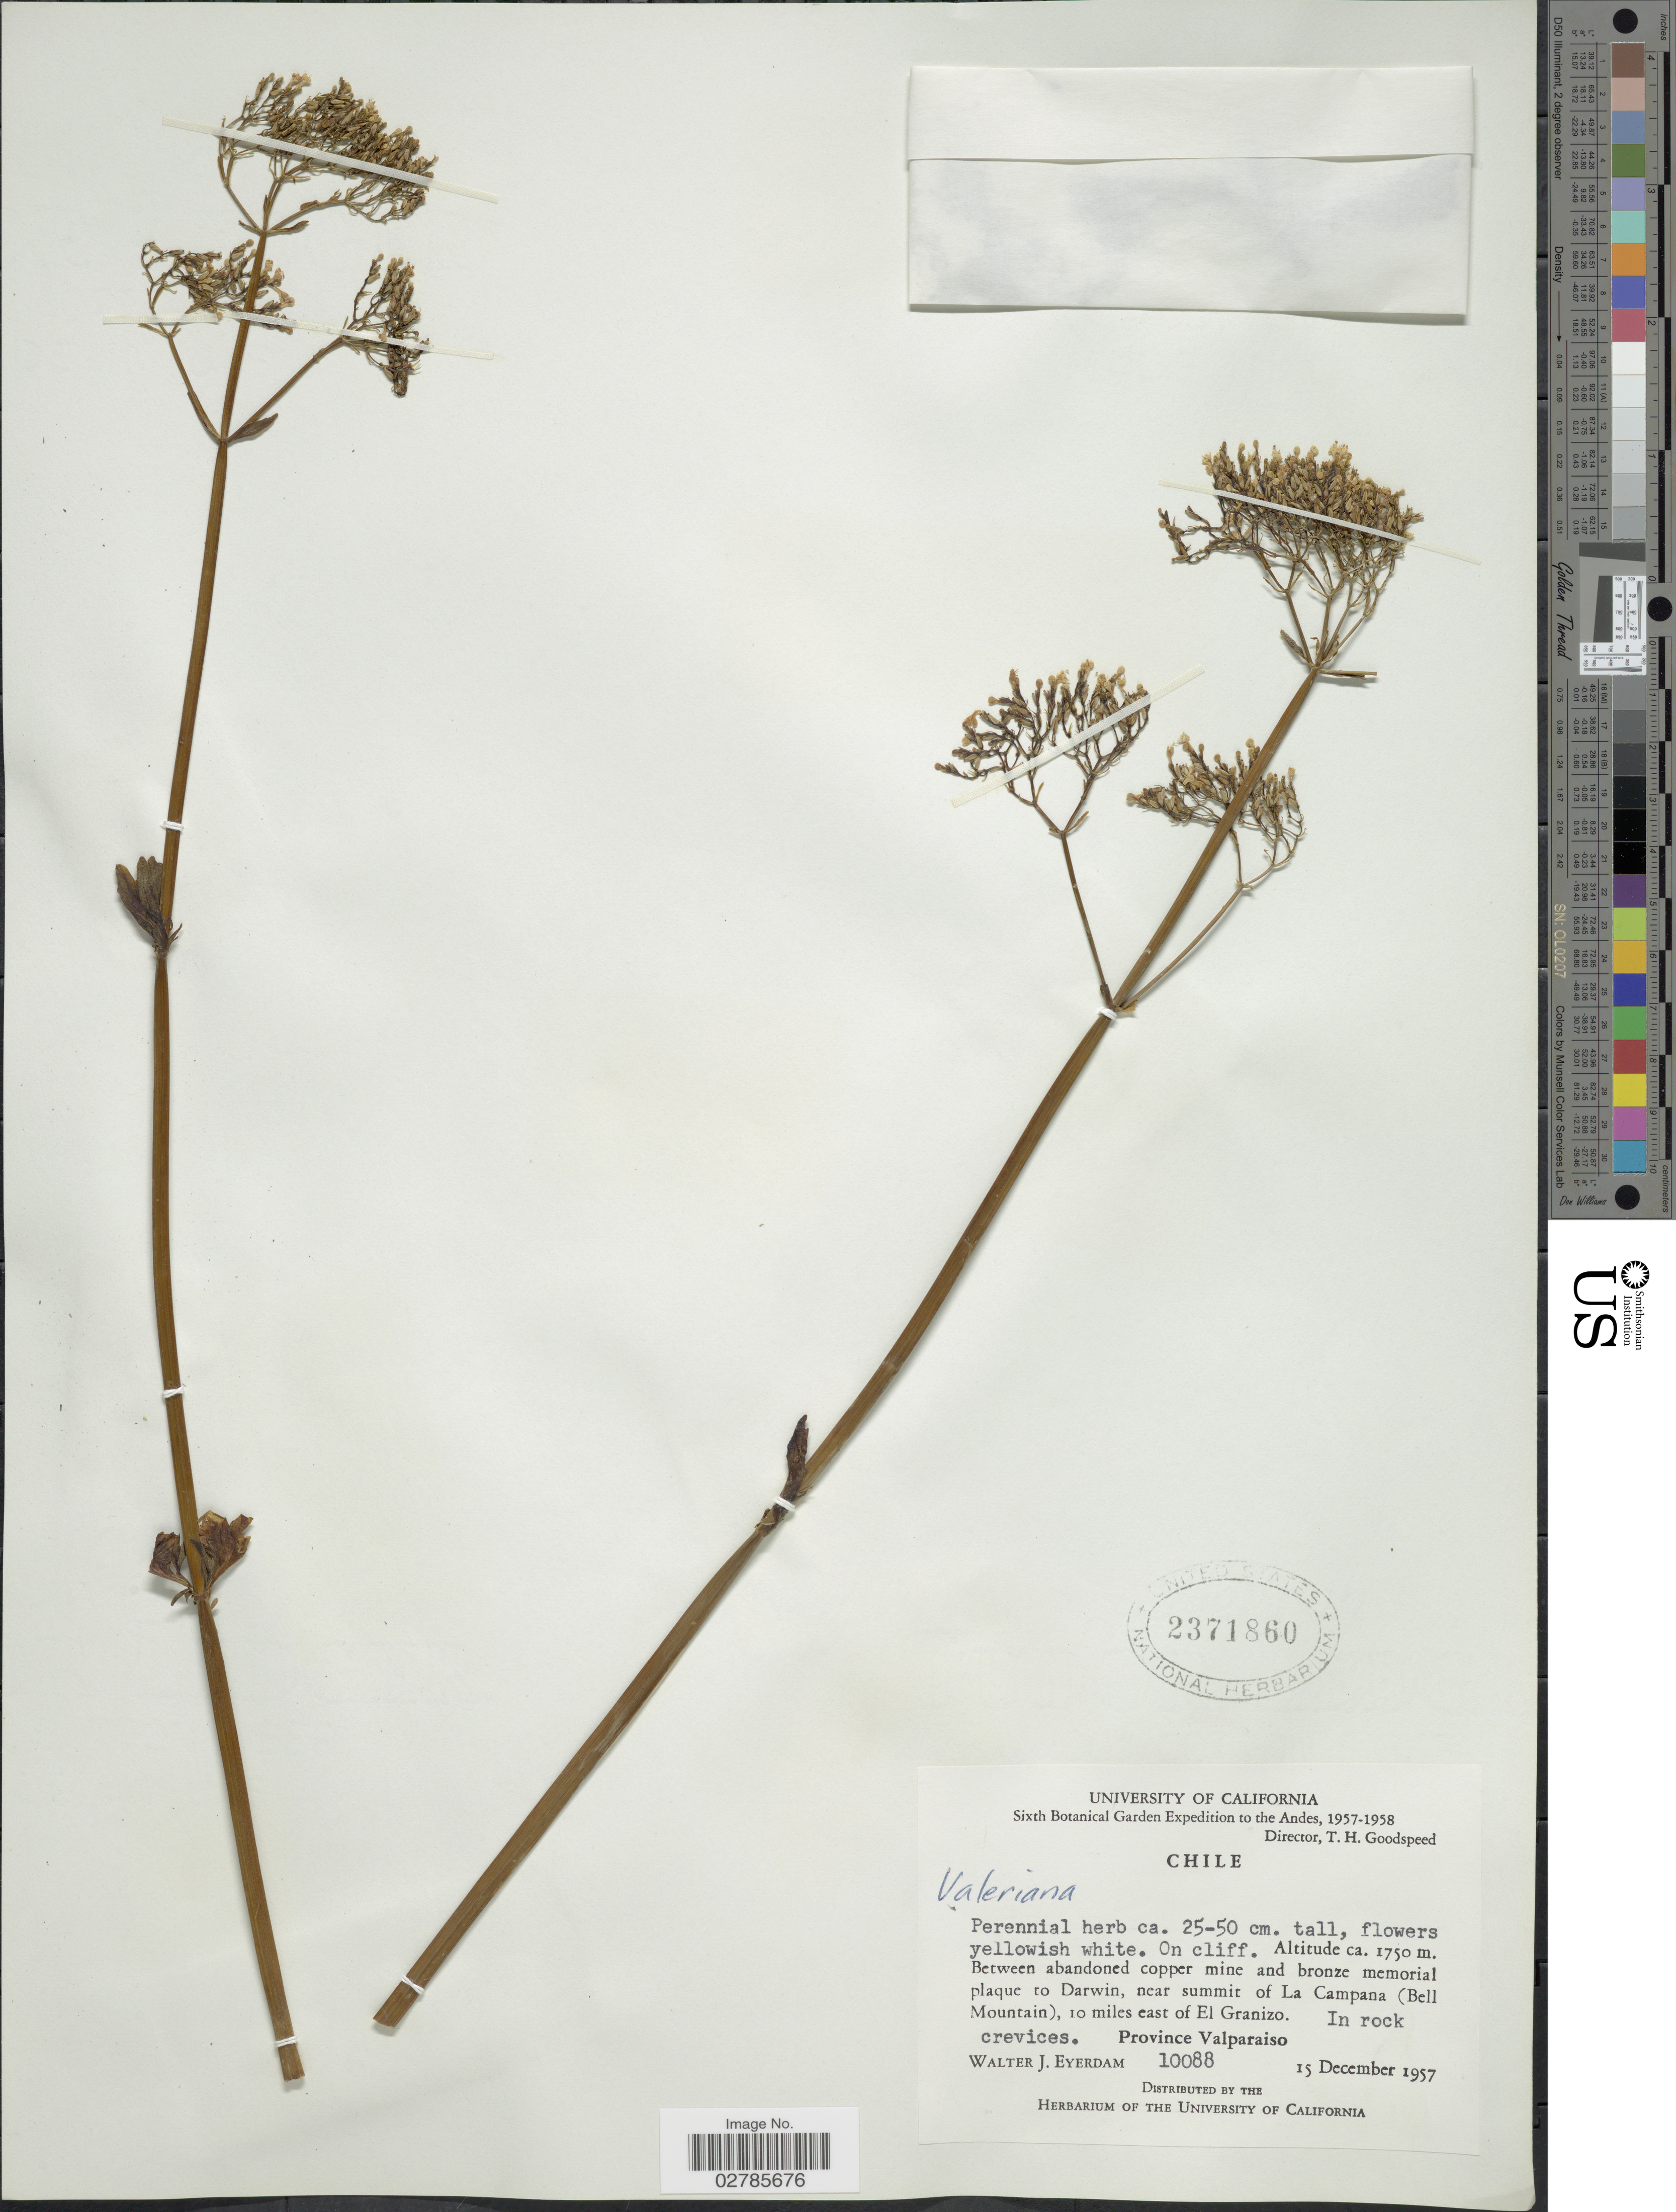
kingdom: Plantae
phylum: Tracheophyta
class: Magnoliopsida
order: Dipsacales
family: Caprifoliaceae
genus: Valeriana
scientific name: Valeriana sp.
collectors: W. J. Eyerdam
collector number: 10088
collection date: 1957-12-15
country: Chile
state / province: Valparaíso (V)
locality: The Andes, Between abandoned copper mine and bronze memorial plaque to Darwin, near summit of La Campana (Bell Mountain), 10 miles east of El Granizo. Province Valparaiso.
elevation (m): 1750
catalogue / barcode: US 2371860